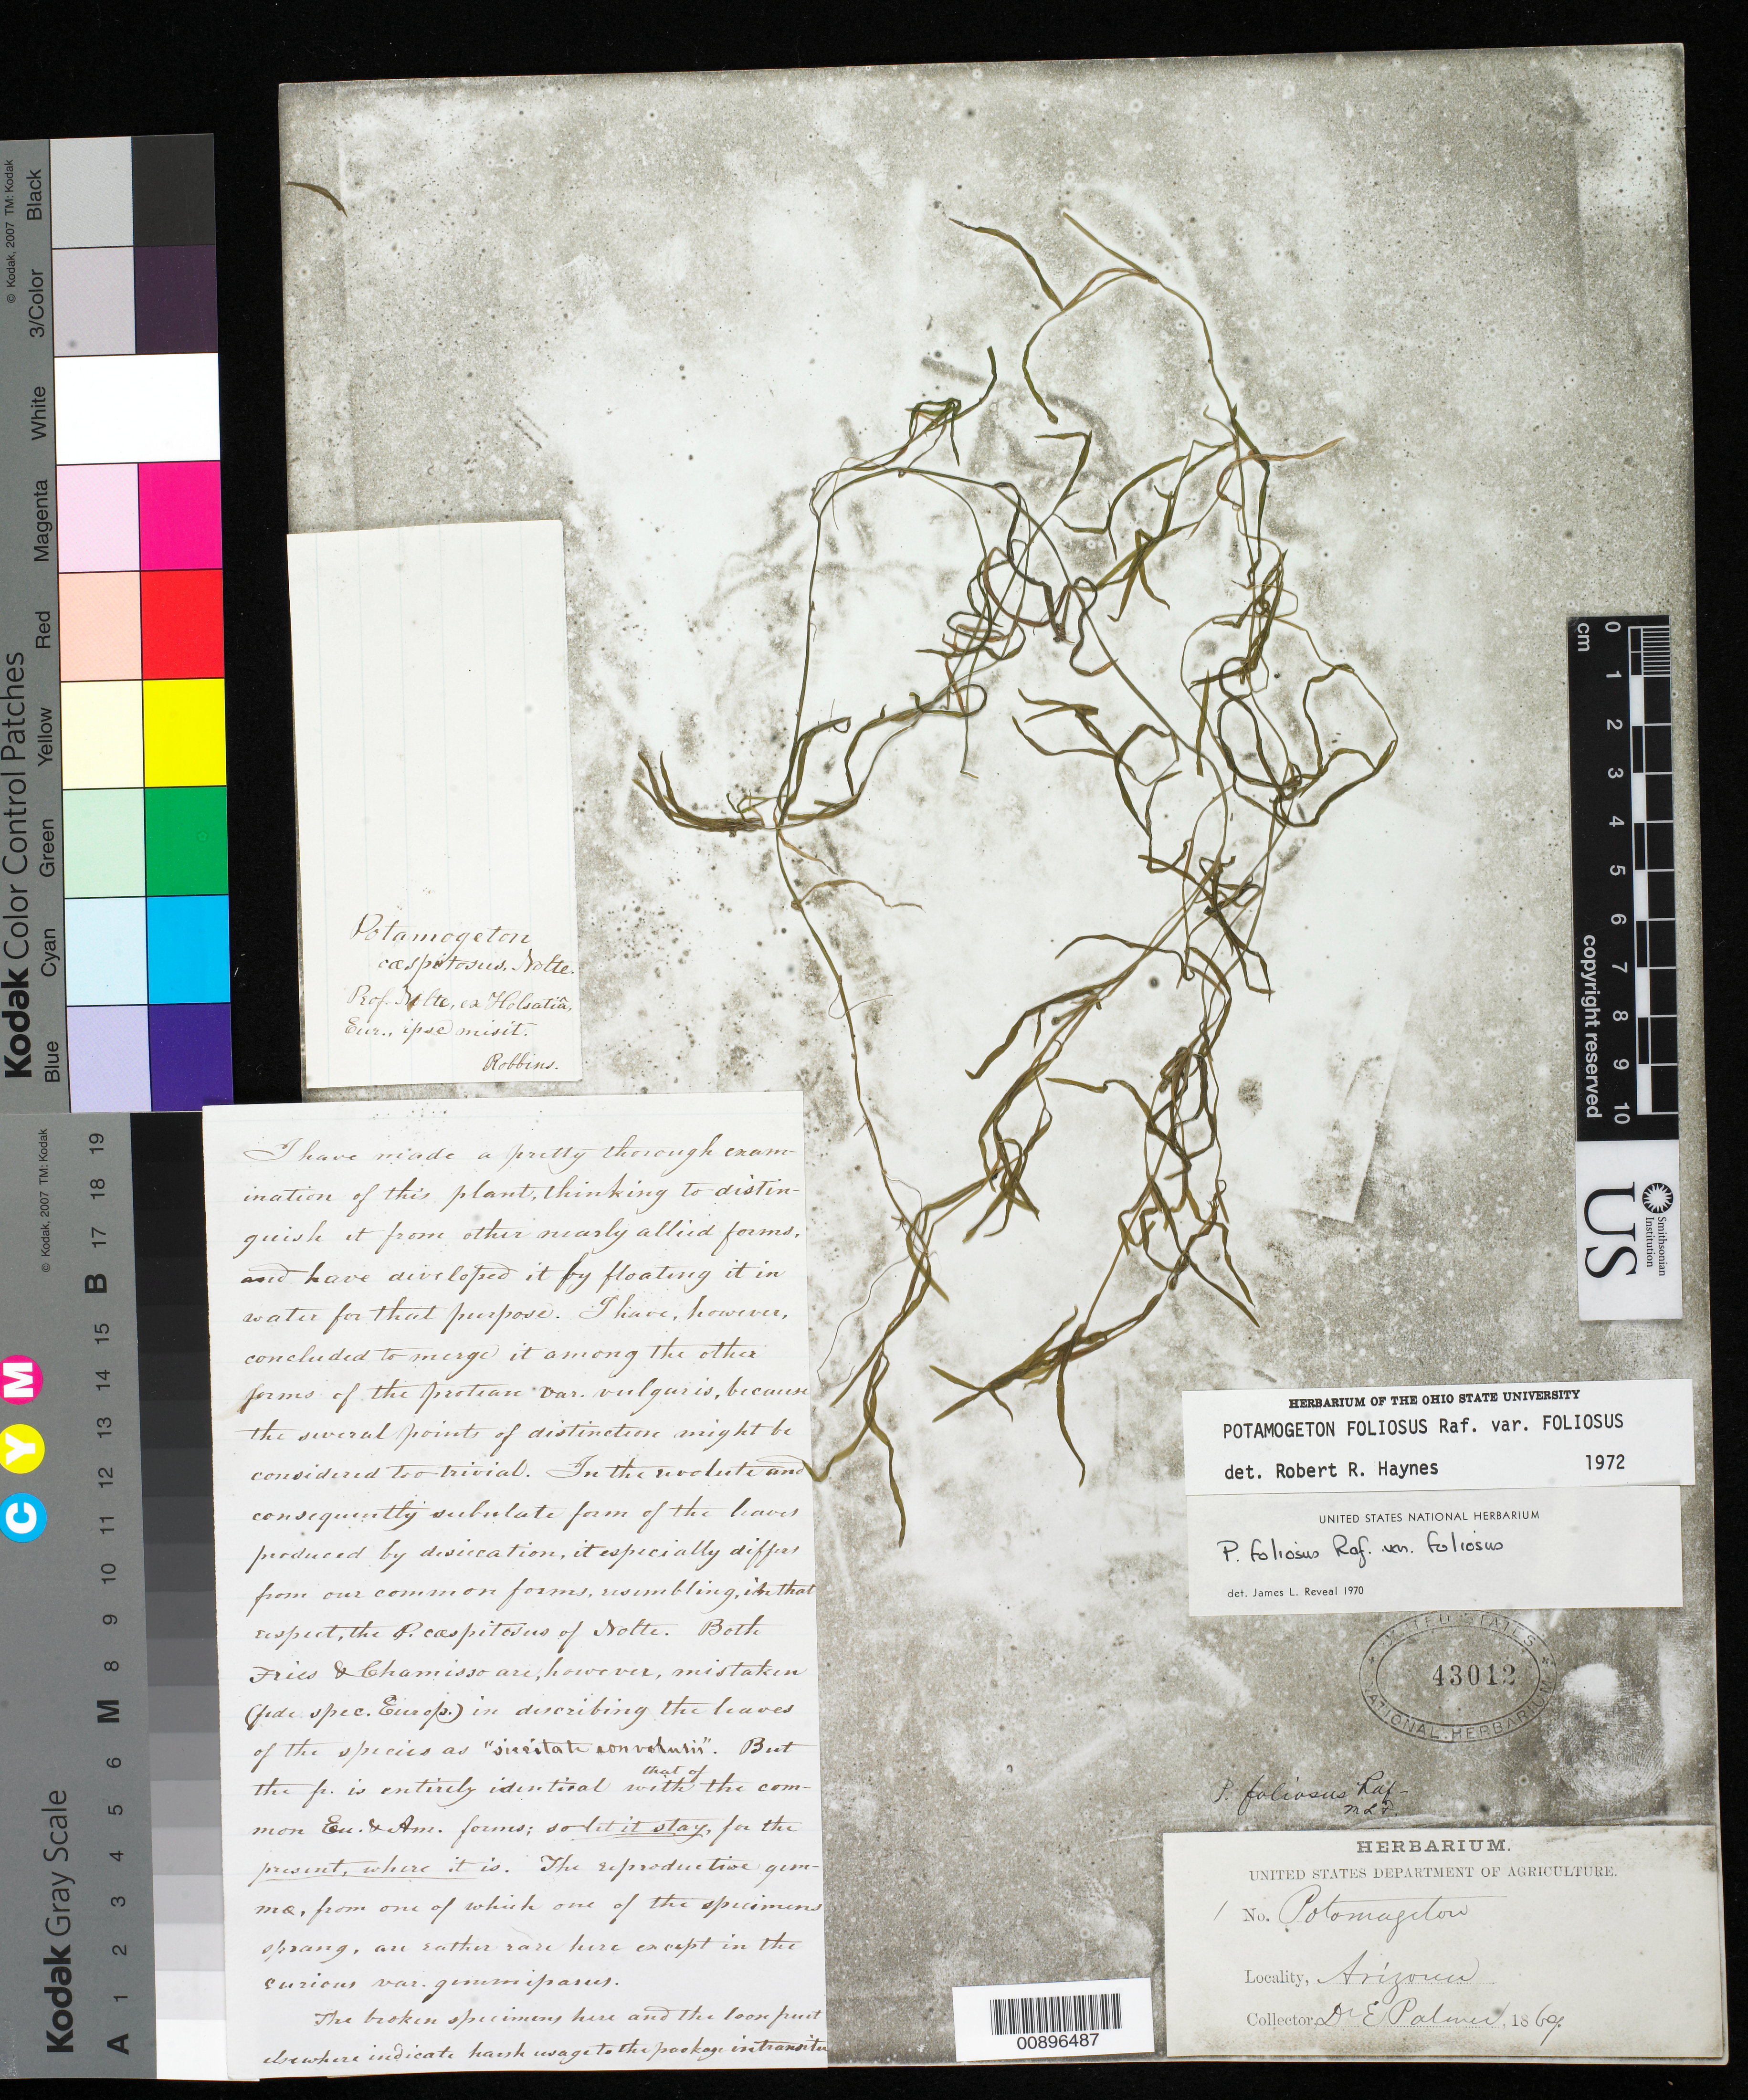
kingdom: Plantae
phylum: Tracheophyta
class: Liliopsida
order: Alismatales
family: Potamogetonaceae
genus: Potamogeton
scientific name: Potamogeton foliosus var. foliosus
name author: Raf.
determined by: Haynes, R. R.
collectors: E. Palmer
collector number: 1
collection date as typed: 1869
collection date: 1869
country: United States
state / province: Arizona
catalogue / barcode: US 43012